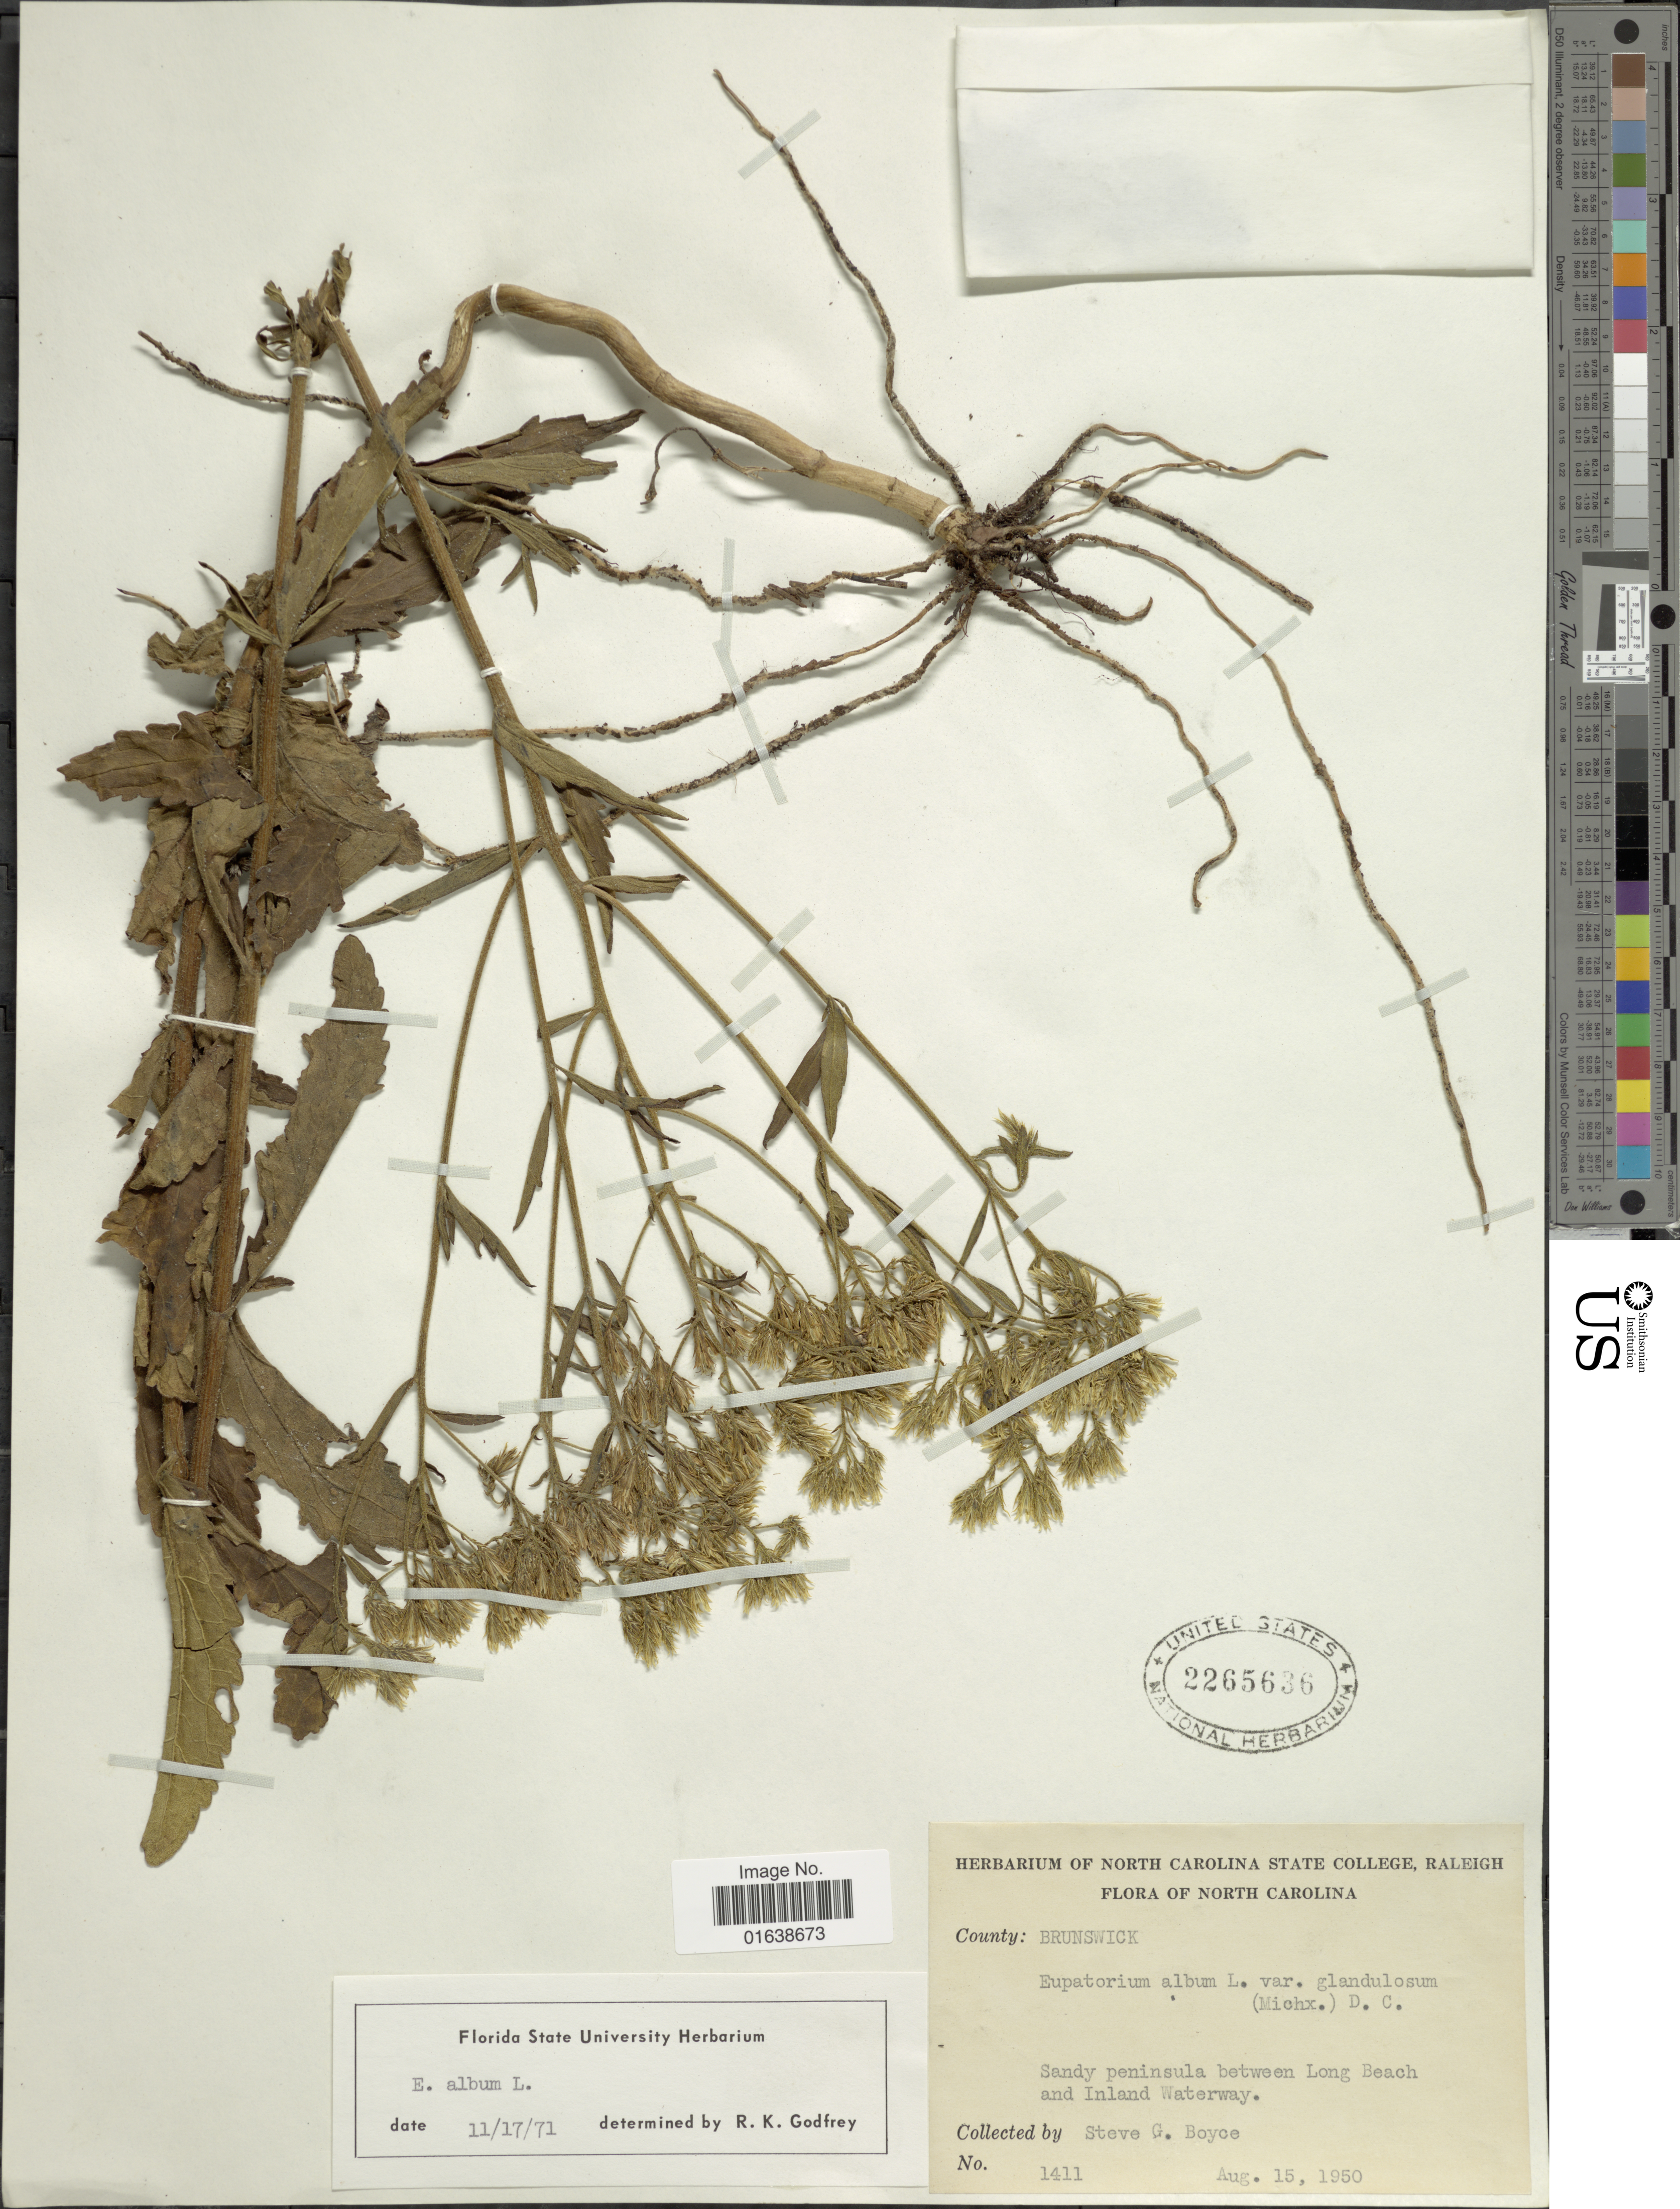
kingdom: Plantae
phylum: Tracheophyta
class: Magnoliopsida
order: Asterales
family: Asteraceae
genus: Eupatorium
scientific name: Eupatorium album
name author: L.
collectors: S. Boyce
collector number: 1411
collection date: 1950-08-15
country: United States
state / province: North Carolina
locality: North Carolina. County: Brunswick. Sandy peninsula between Long Beach and Inland Waterway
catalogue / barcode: US 2265636